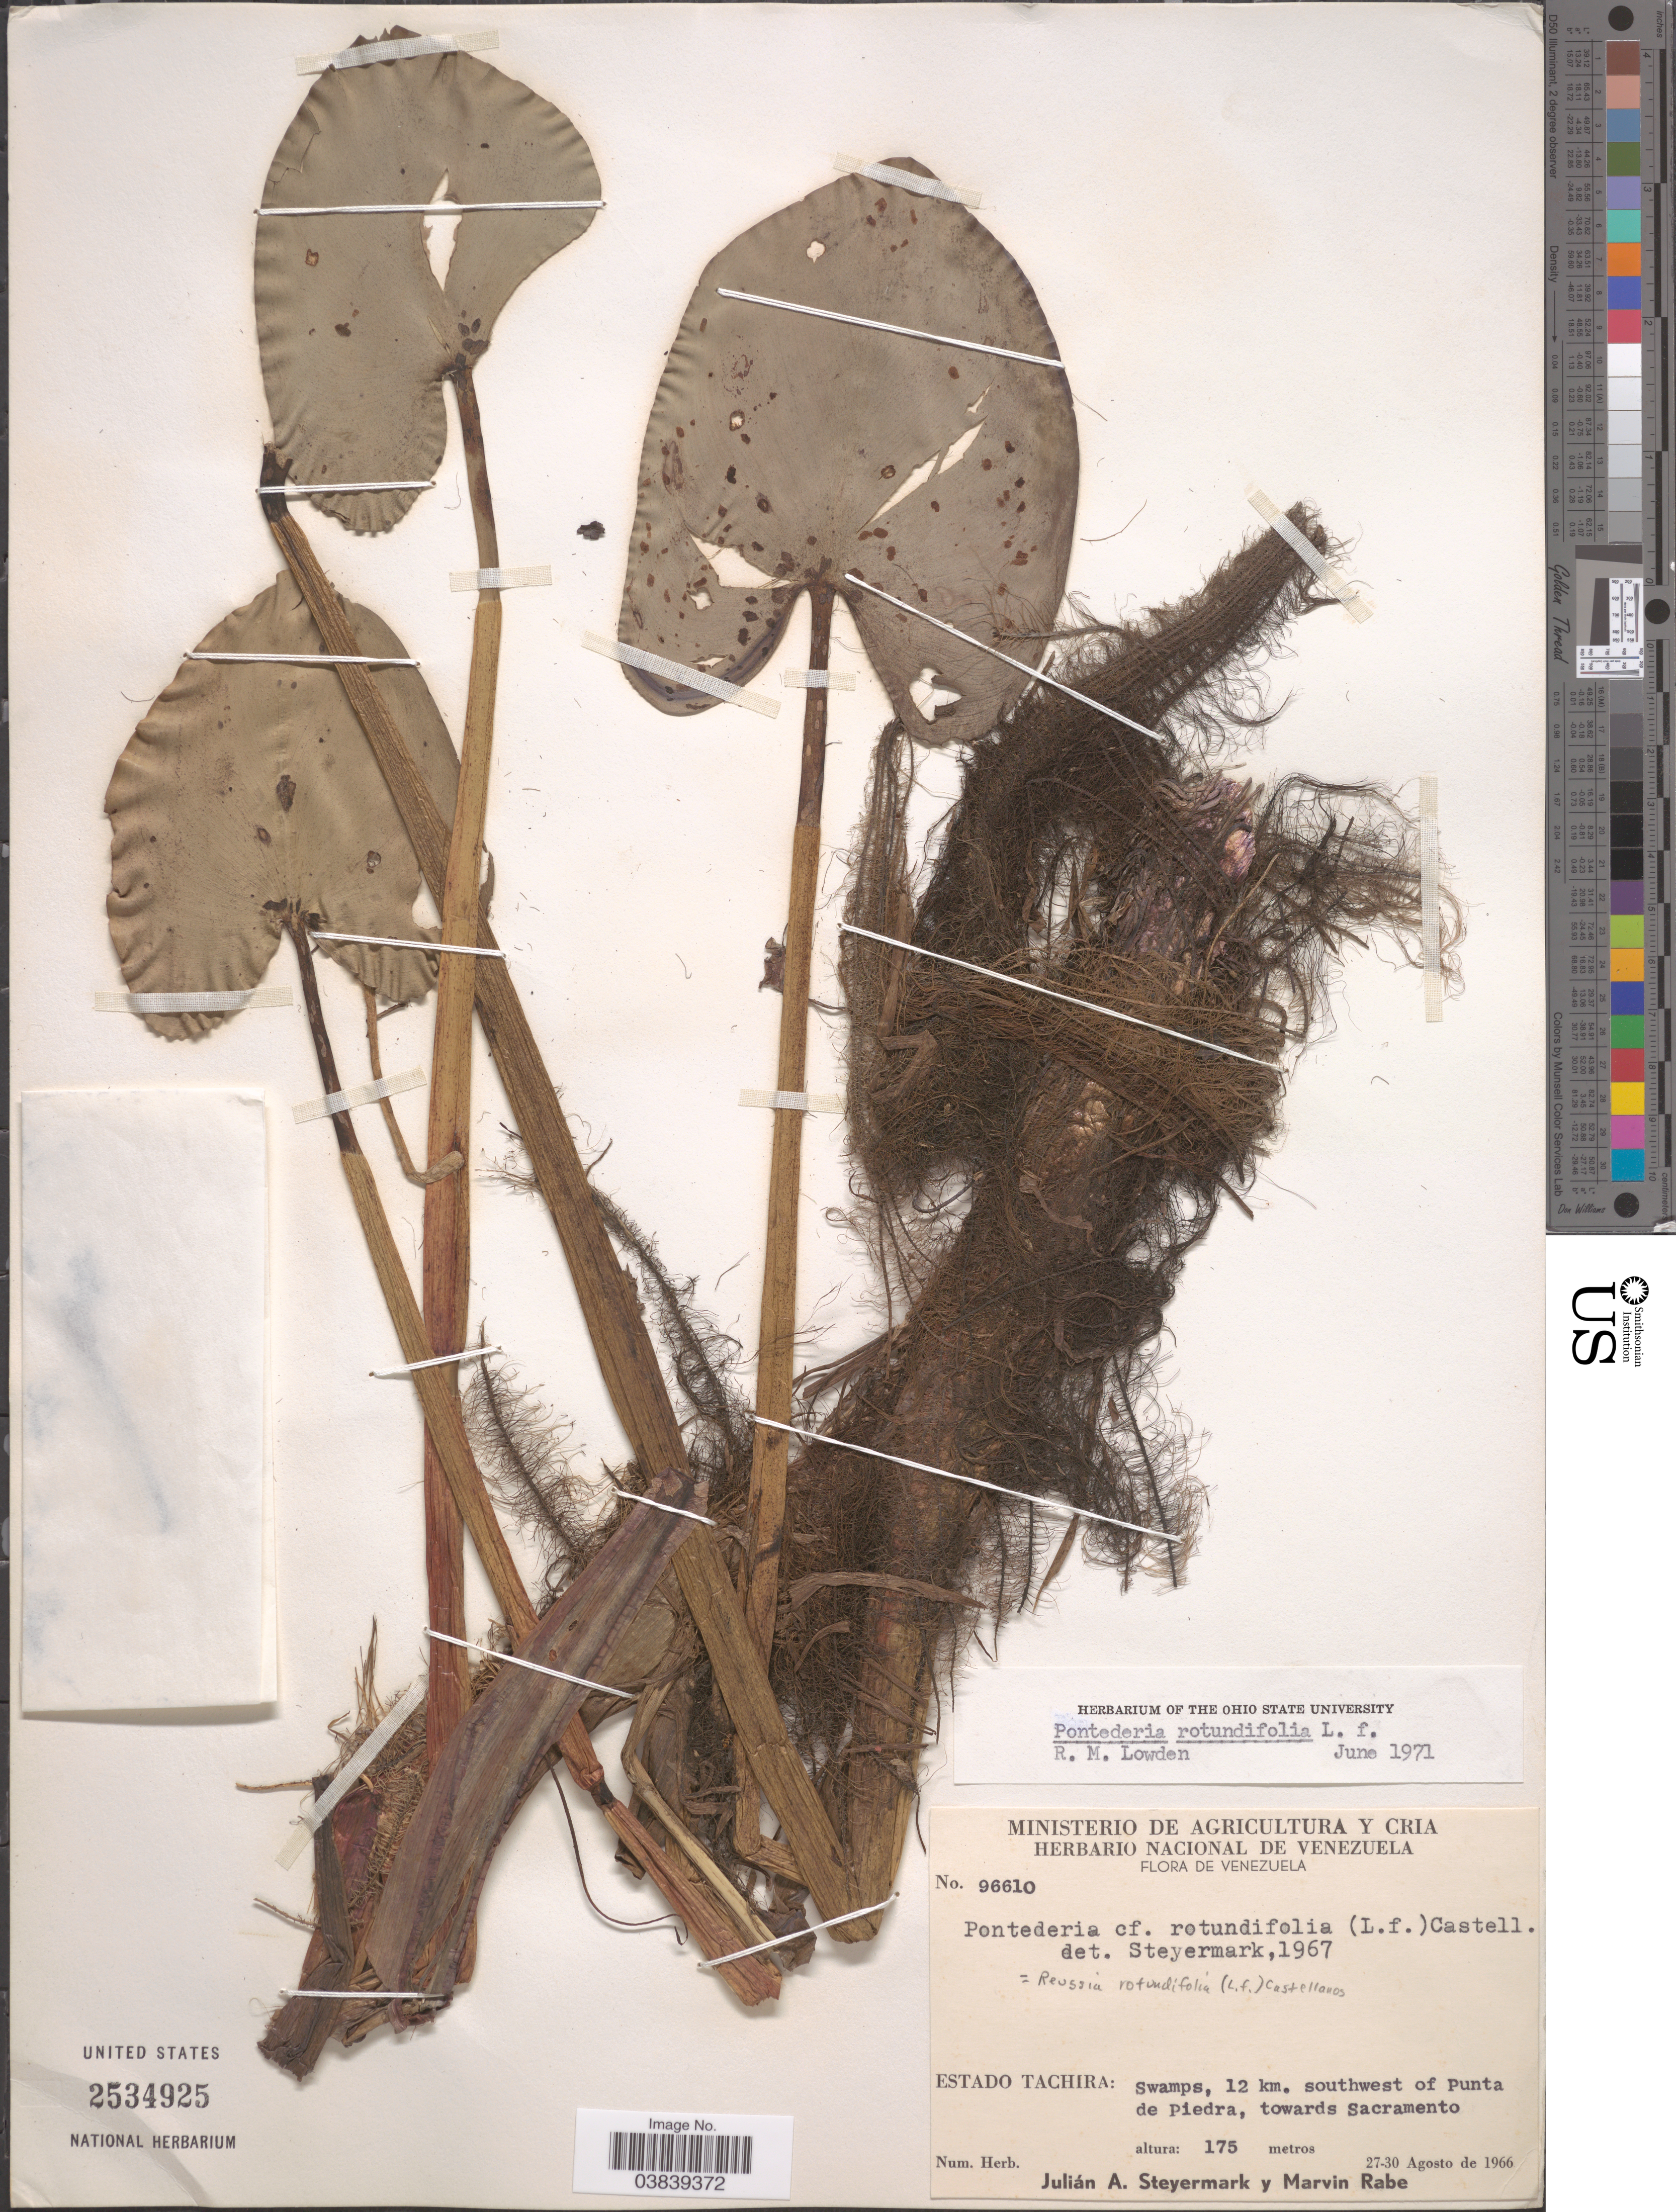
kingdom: Plantae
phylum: Tracheophyta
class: Liliopsida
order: Commelinales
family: Pontederiaceae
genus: Pontederia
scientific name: Pontederia rotundifolia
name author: L. f.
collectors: J. Steyermark & M. Rabe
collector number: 96610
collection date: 1966-08-27/1966-08-30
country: Venezuela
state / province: Tachira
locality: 12 km. souuthwest of Punta de Piedram towards Sacramento.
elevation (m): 175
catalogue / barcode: US 2534925